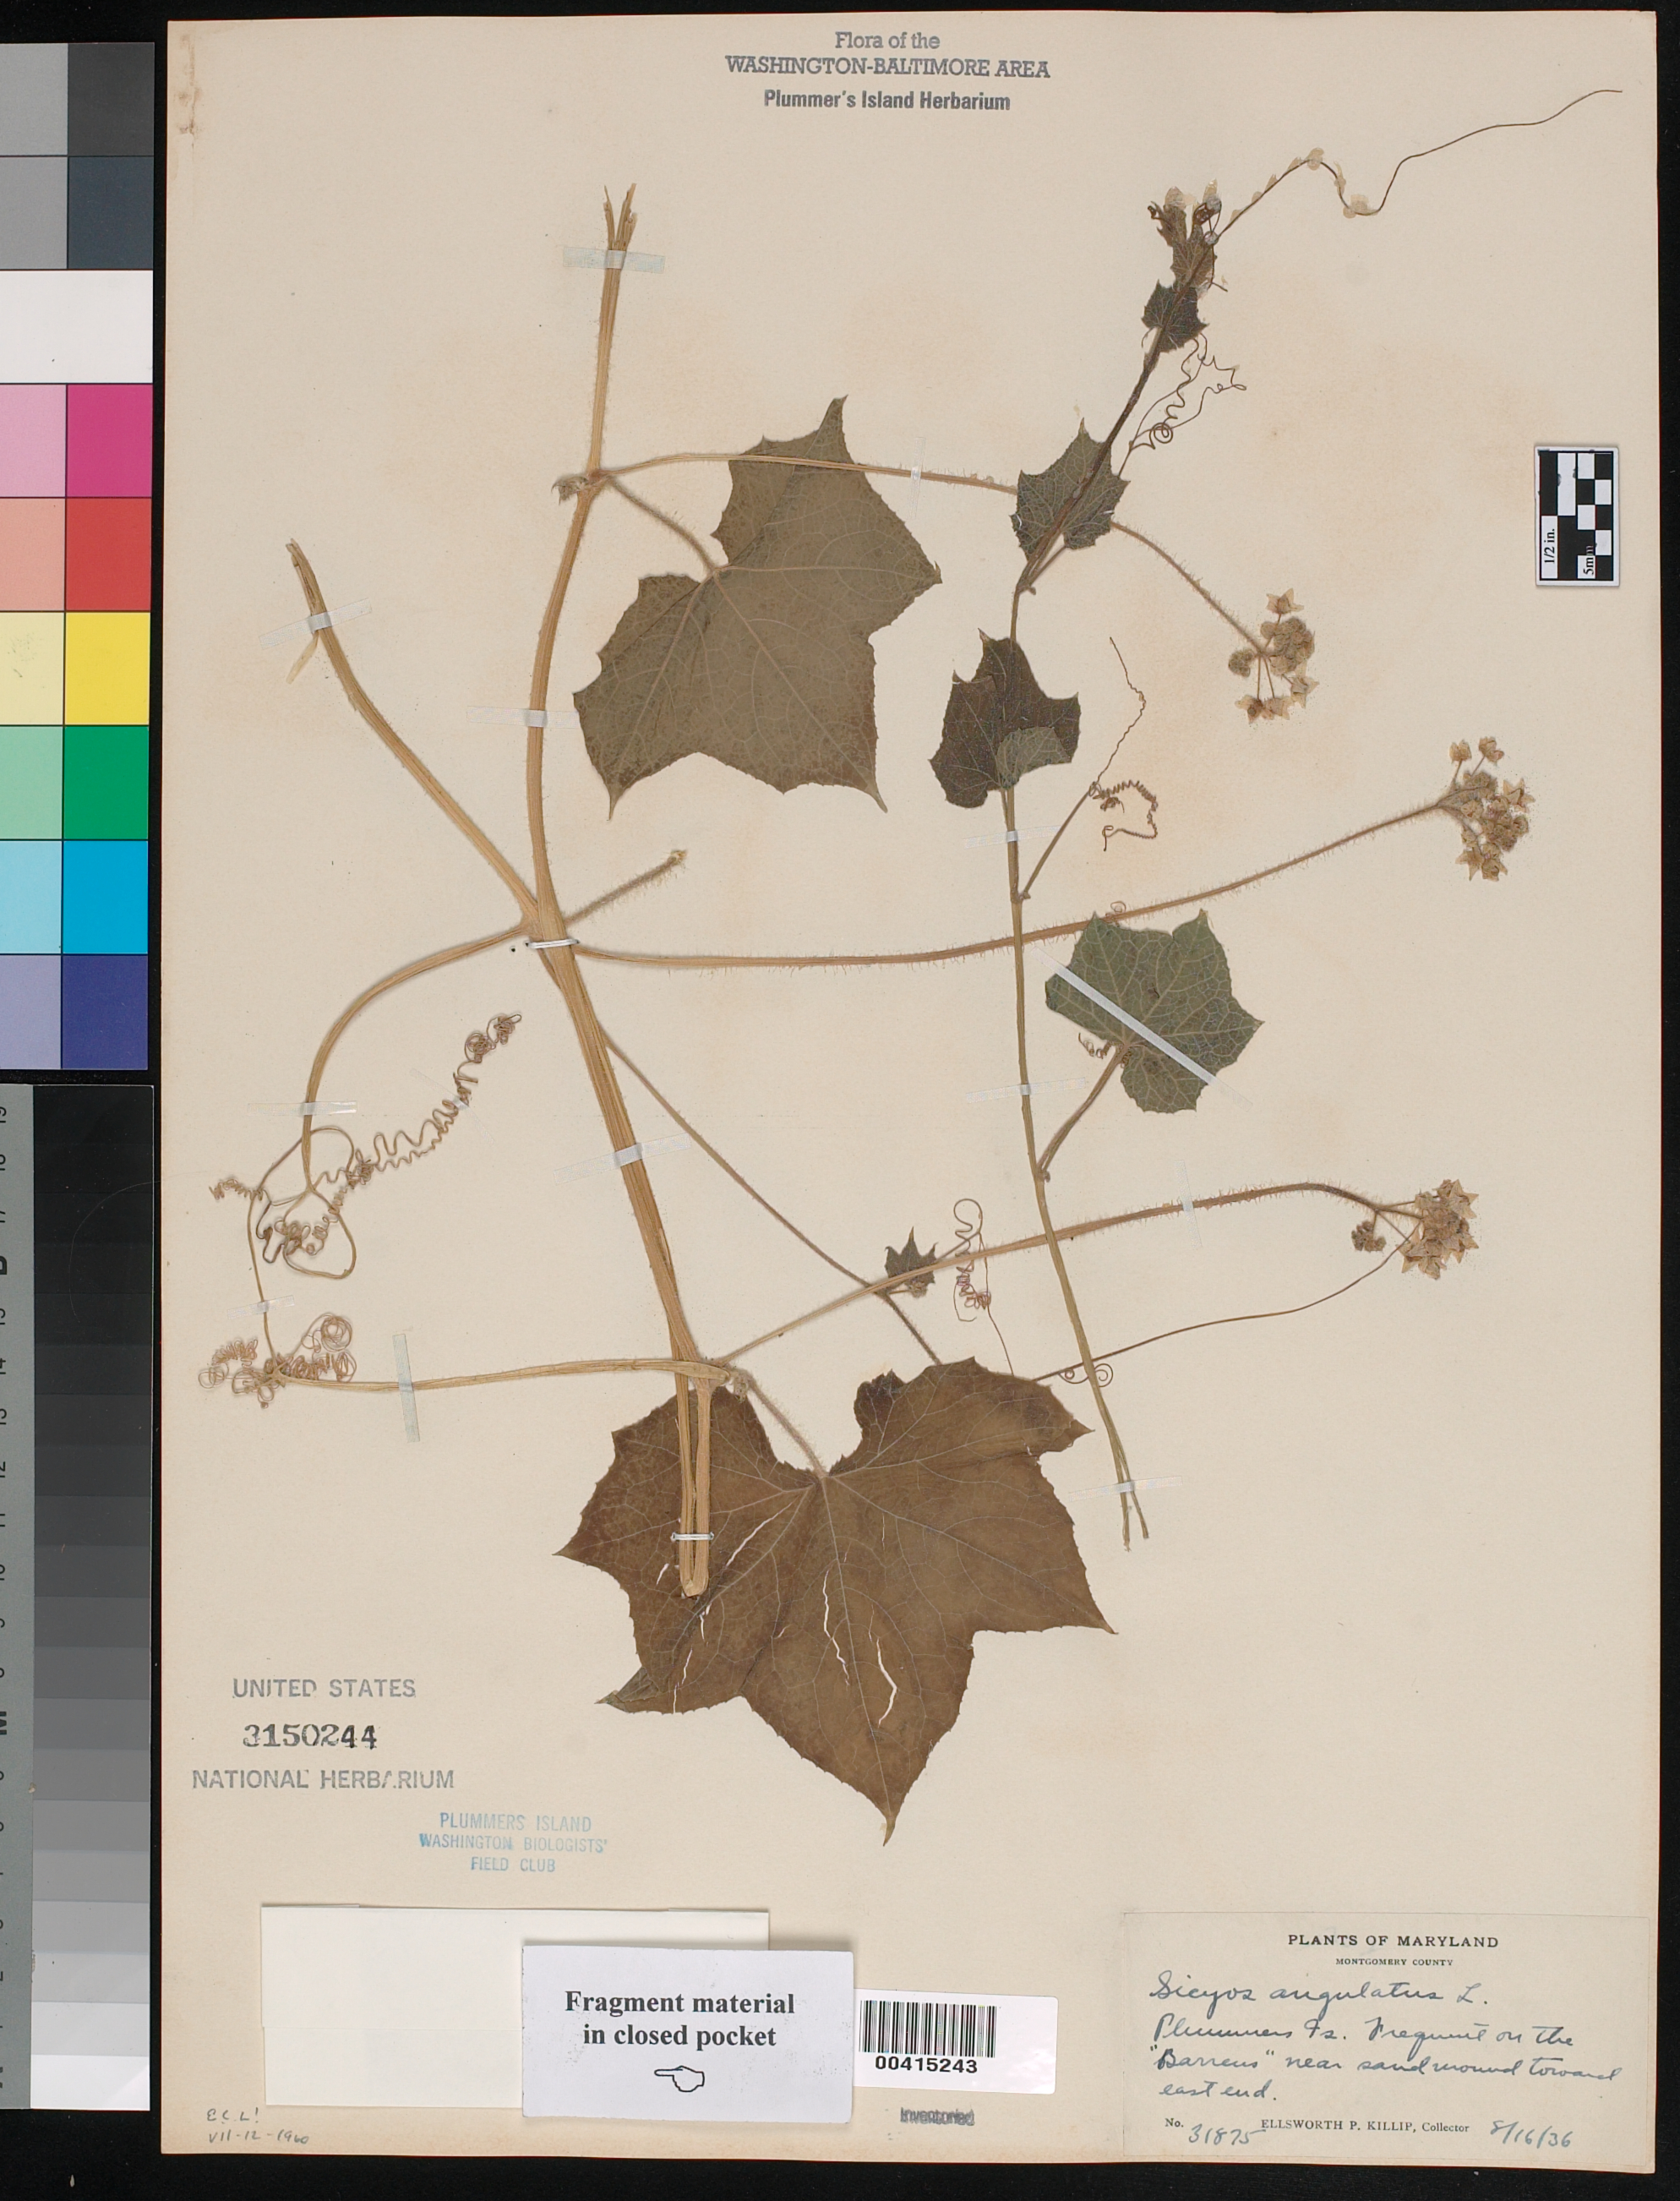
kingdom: Plantae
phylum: Tracheophyta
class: Magnoliopsida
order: Cucurbitales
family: Cucurbitaceae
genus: Sicyos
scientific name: Sicyos angulatus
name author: L.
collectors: E. P. Killip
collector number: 31875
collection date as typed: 16 Aug 1936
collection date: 1936-08-16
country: United States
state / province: Maryland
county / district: Montgomery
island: Plummers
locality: Plummer's Island; "barrens" near sand mound toward east end C. & O. Canal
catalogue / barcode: US 3150244